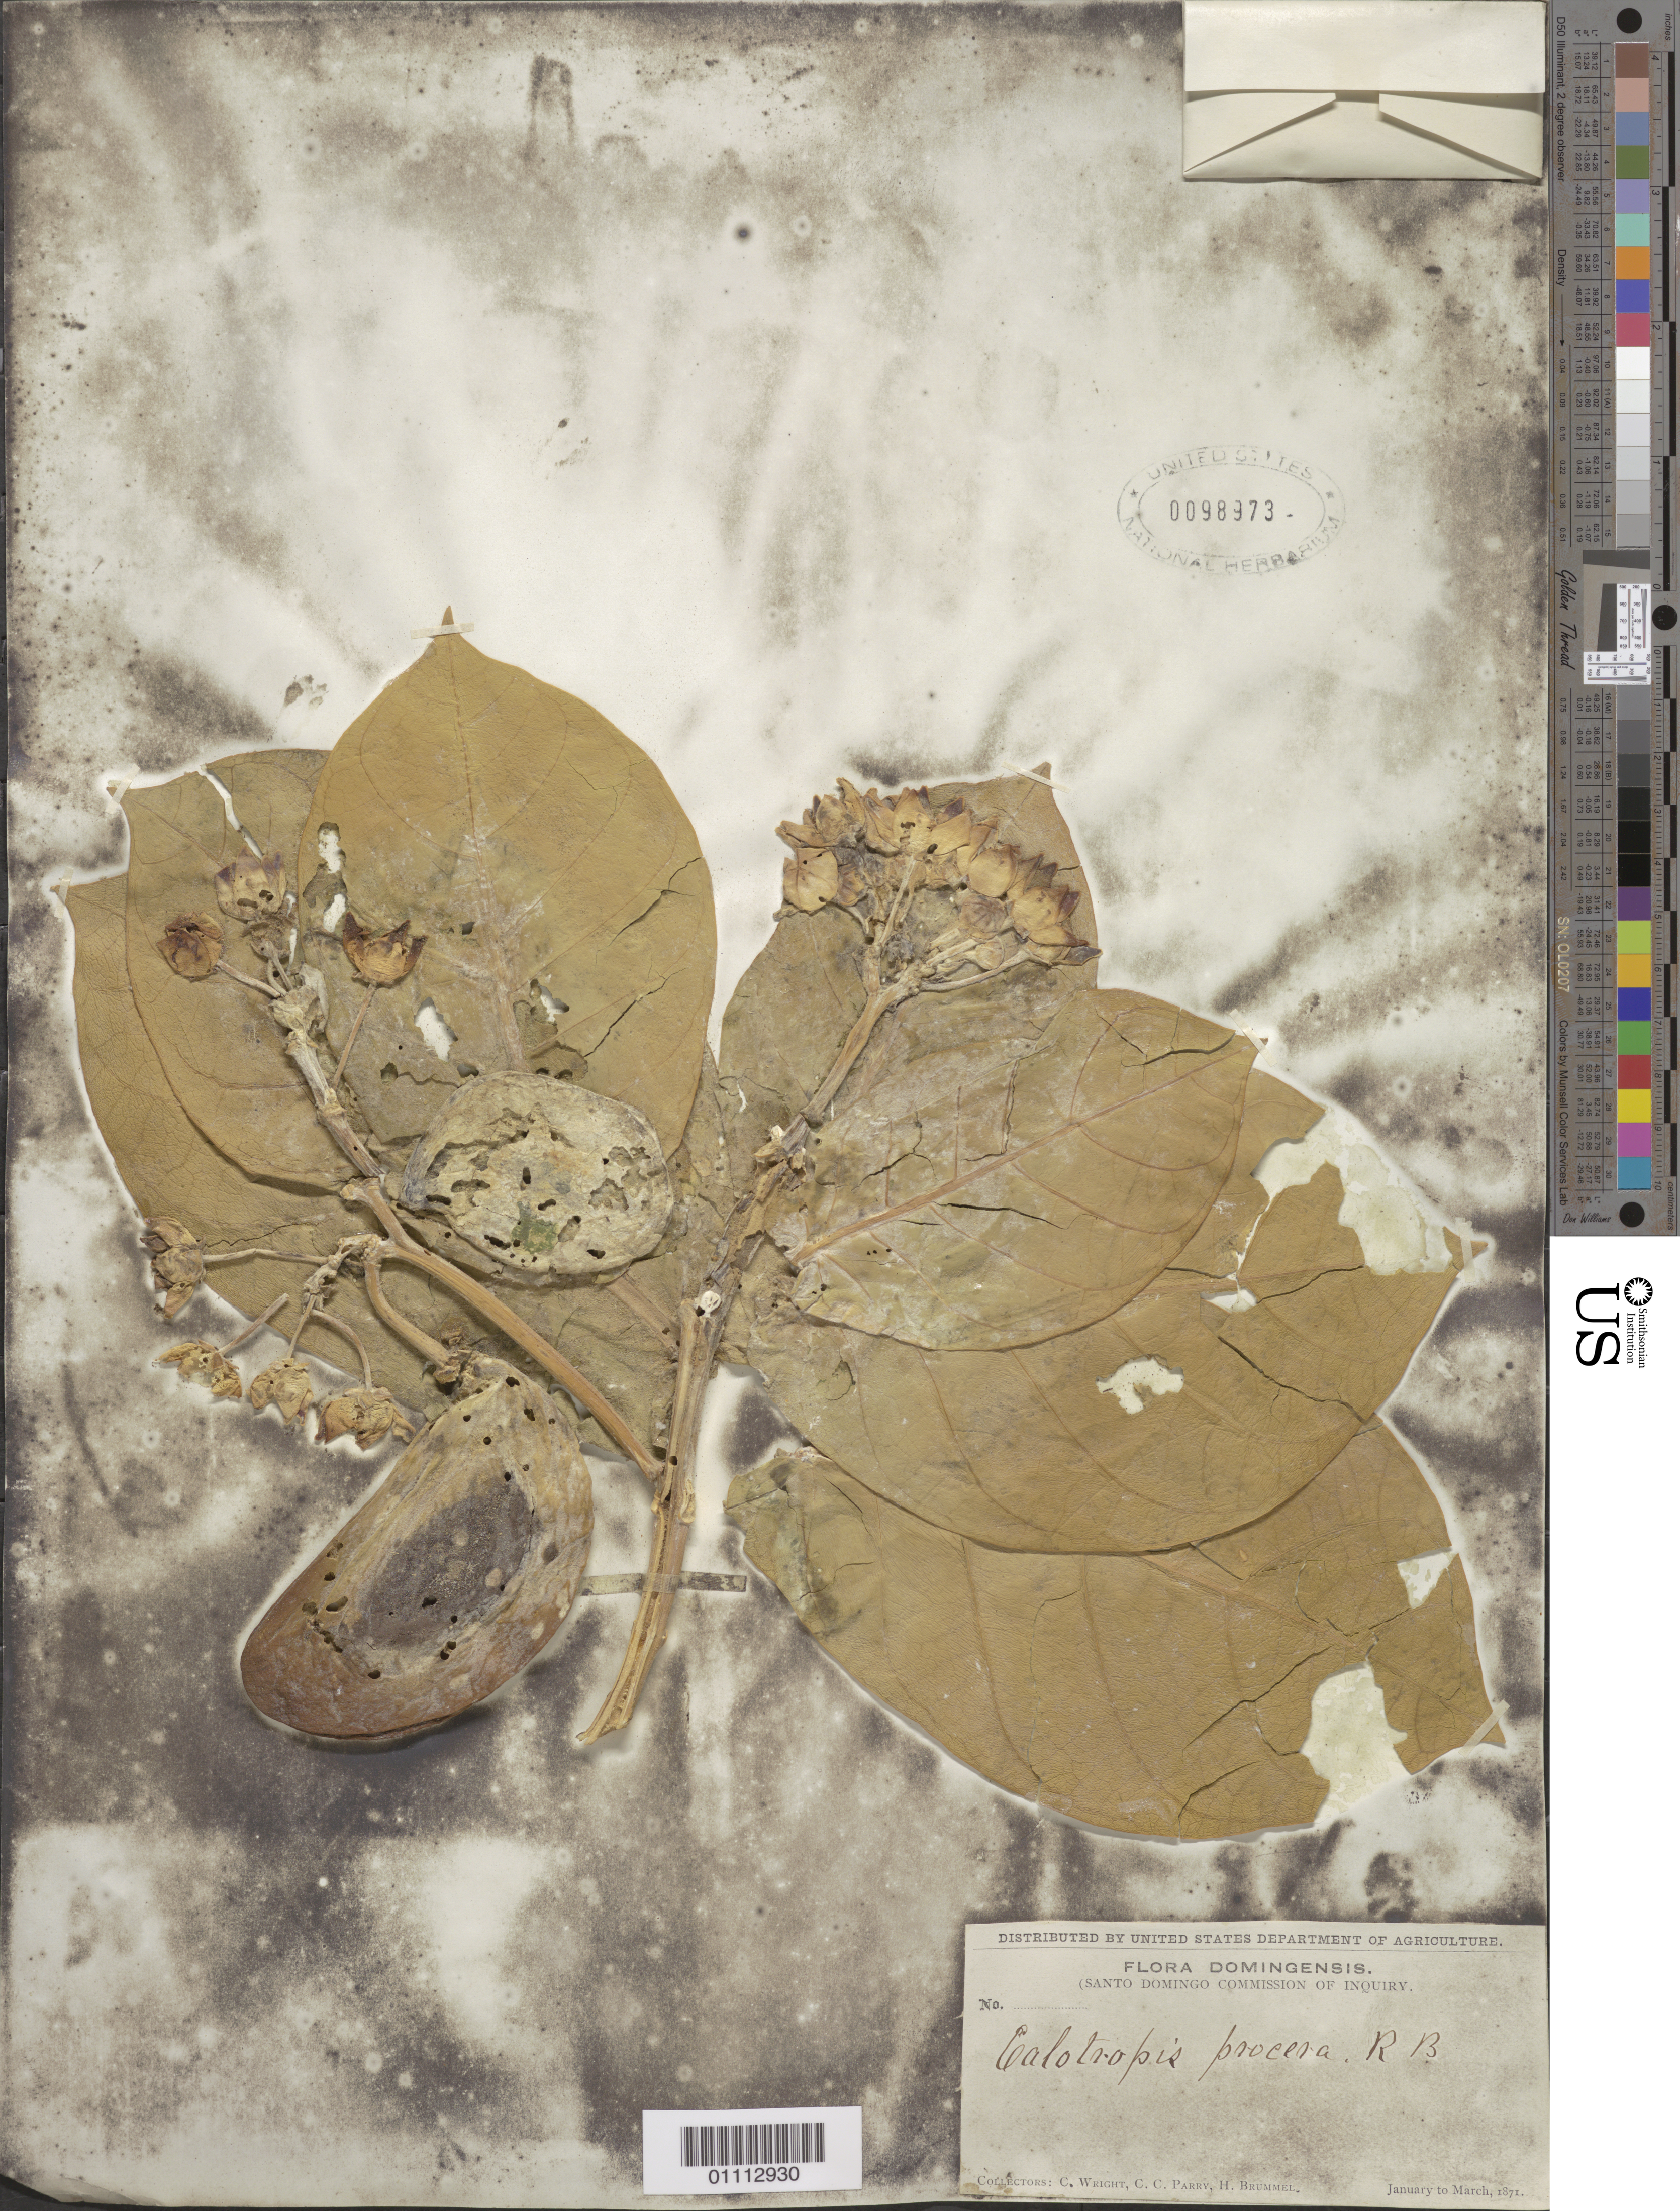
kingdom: Plantae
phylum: Tracheophyta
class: Magnoliopsida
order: Gentianales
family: Apocynaceae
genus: Calotropis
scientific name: Calotropis procera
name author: (Aiton) W.T. Aiton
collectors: C. Wright, C. C. Parry & H. Brummel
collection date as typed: Jan 1871 to Mar 1871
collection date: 1871-01/1871-03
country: Dominican Republic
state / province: Santo Domingo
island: Hispaniola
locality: Santo Domingo Commission of Inquiry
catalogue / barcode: US 98973